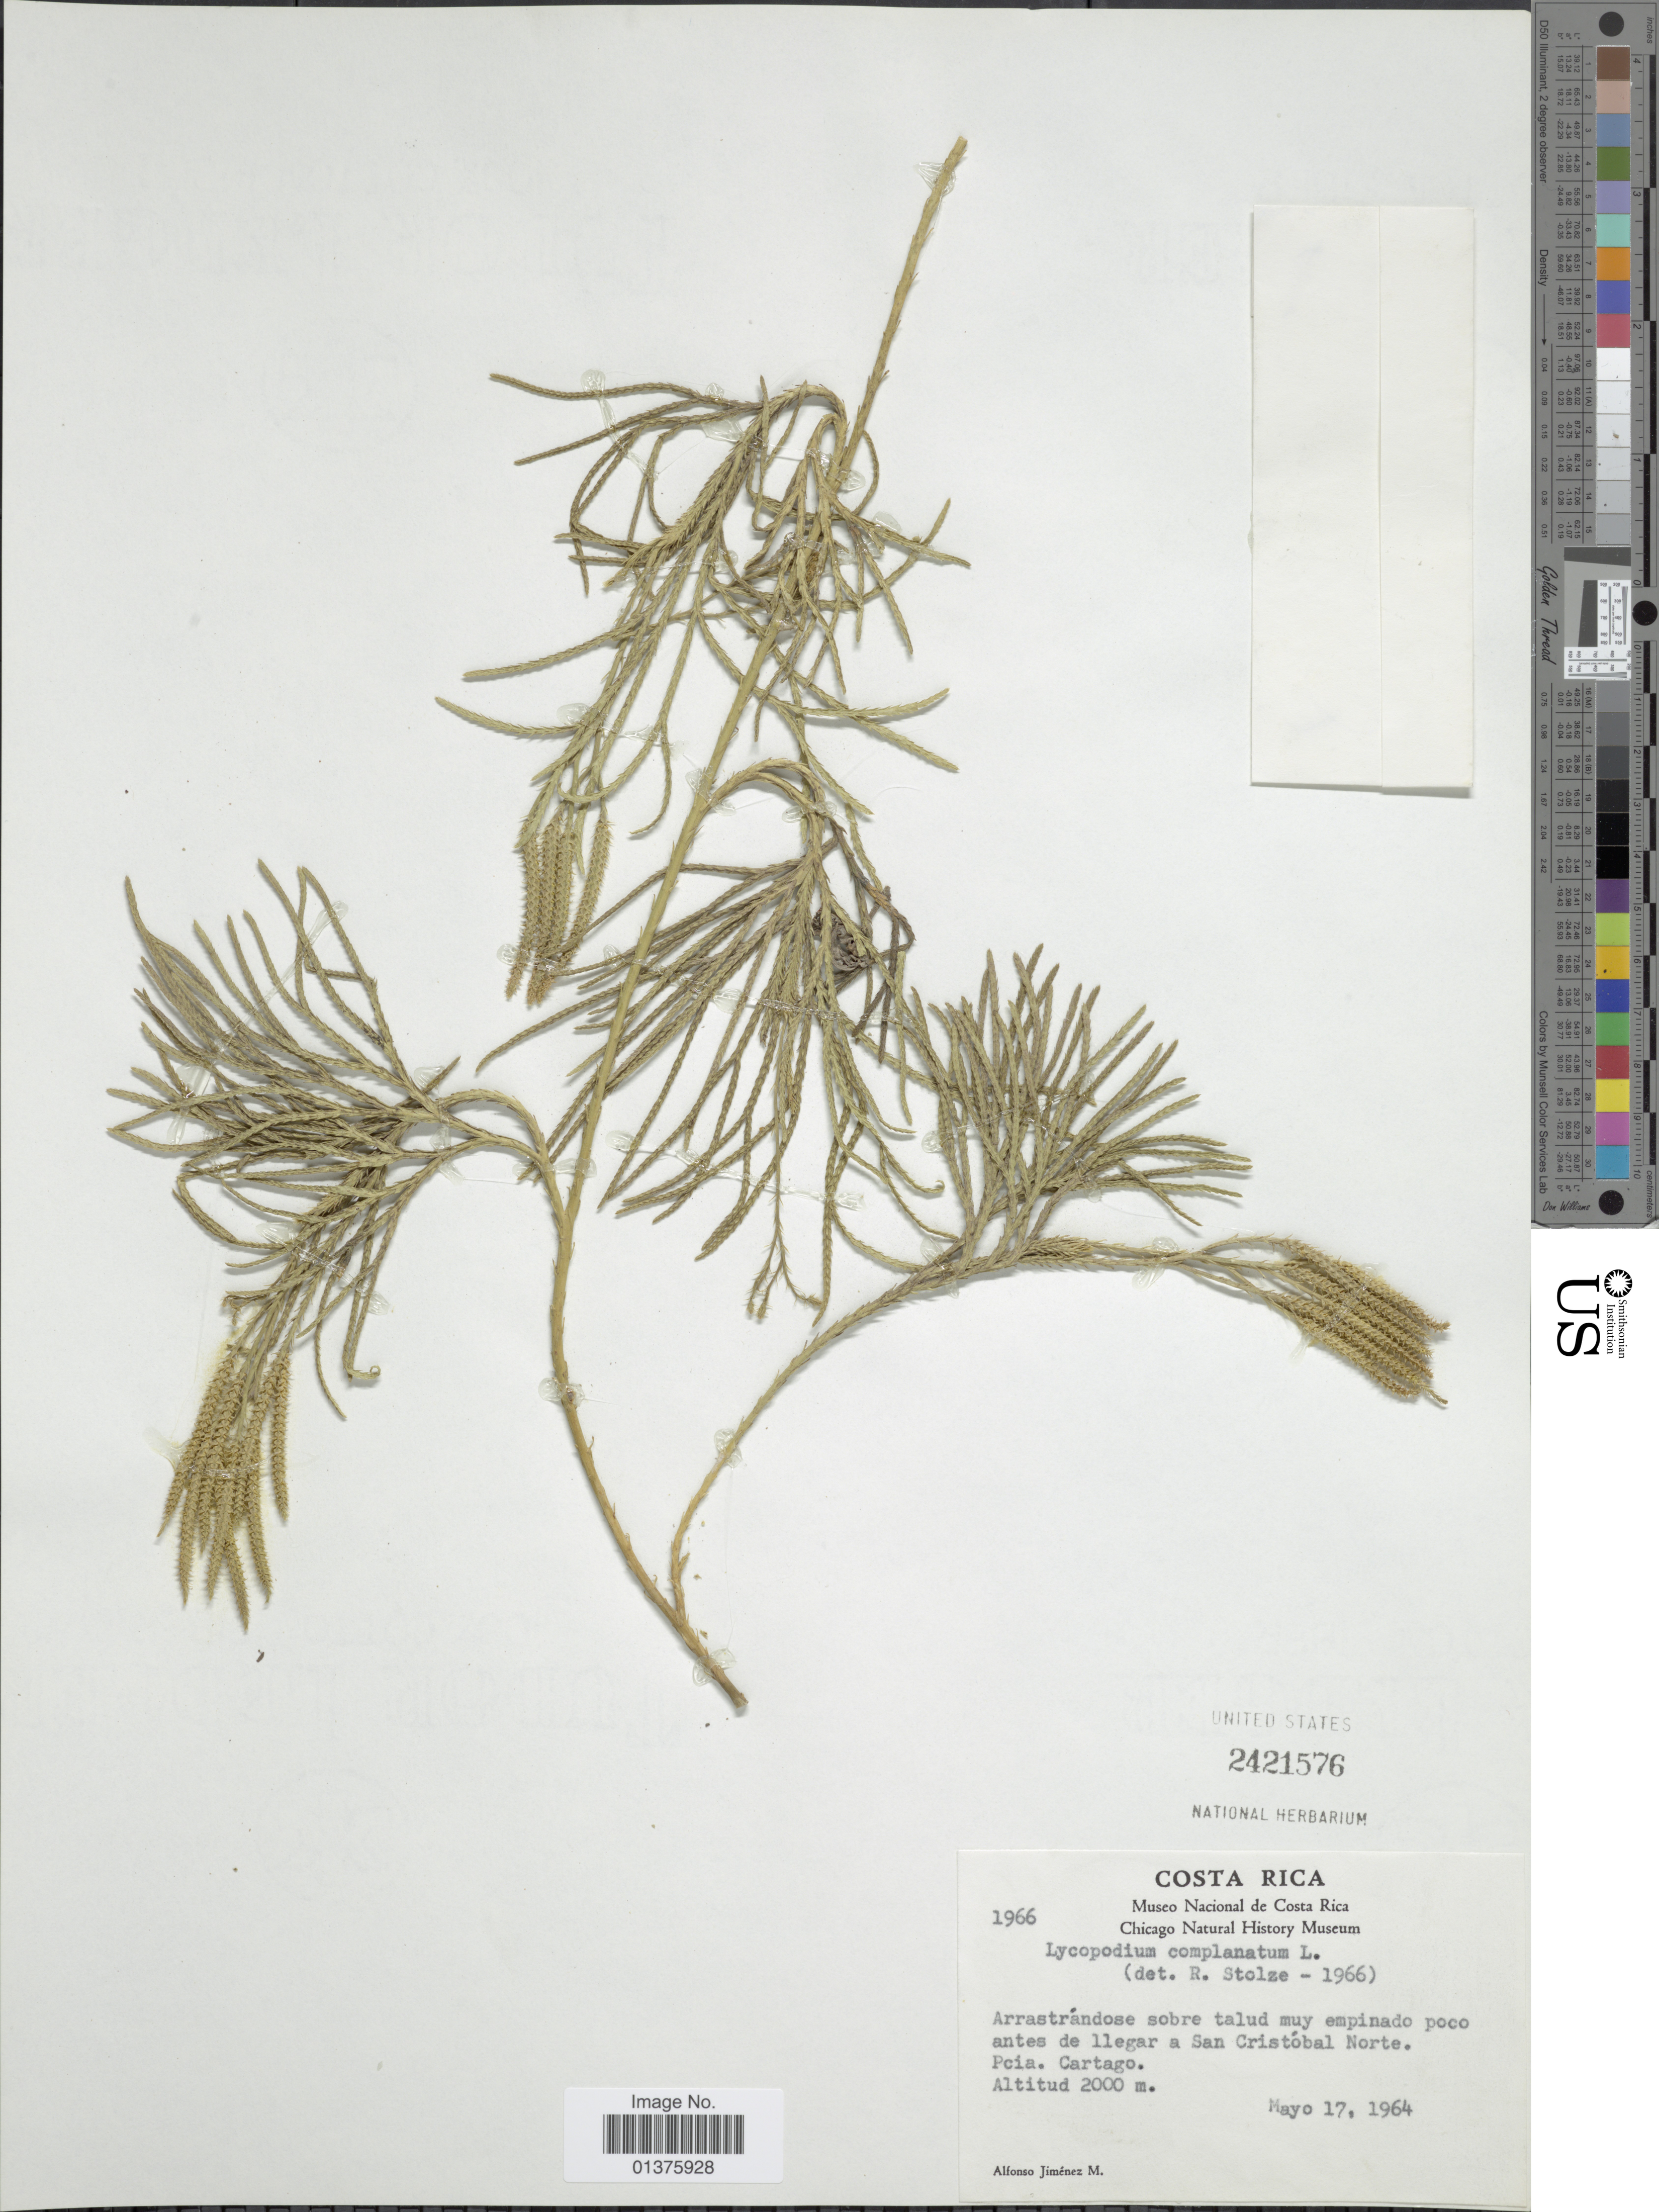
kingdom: Plantae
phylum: Tracheophyta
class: Lycopodiopsida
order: Lycopodiales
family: Lycopodiaceae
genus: Diphasiastrum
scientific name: Diphasiastrum thyoides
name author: (Humb. & Bonpl. ex Willd.) Holub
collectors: A. Jiménez M.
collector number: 1966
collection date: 1964-05-17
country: Costa Rica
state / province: Cartago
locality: Arrastrándose sobre talud muy empinado poco antes de llegar a San Cristobal Norte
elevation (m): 2000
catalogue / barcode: US 2421576